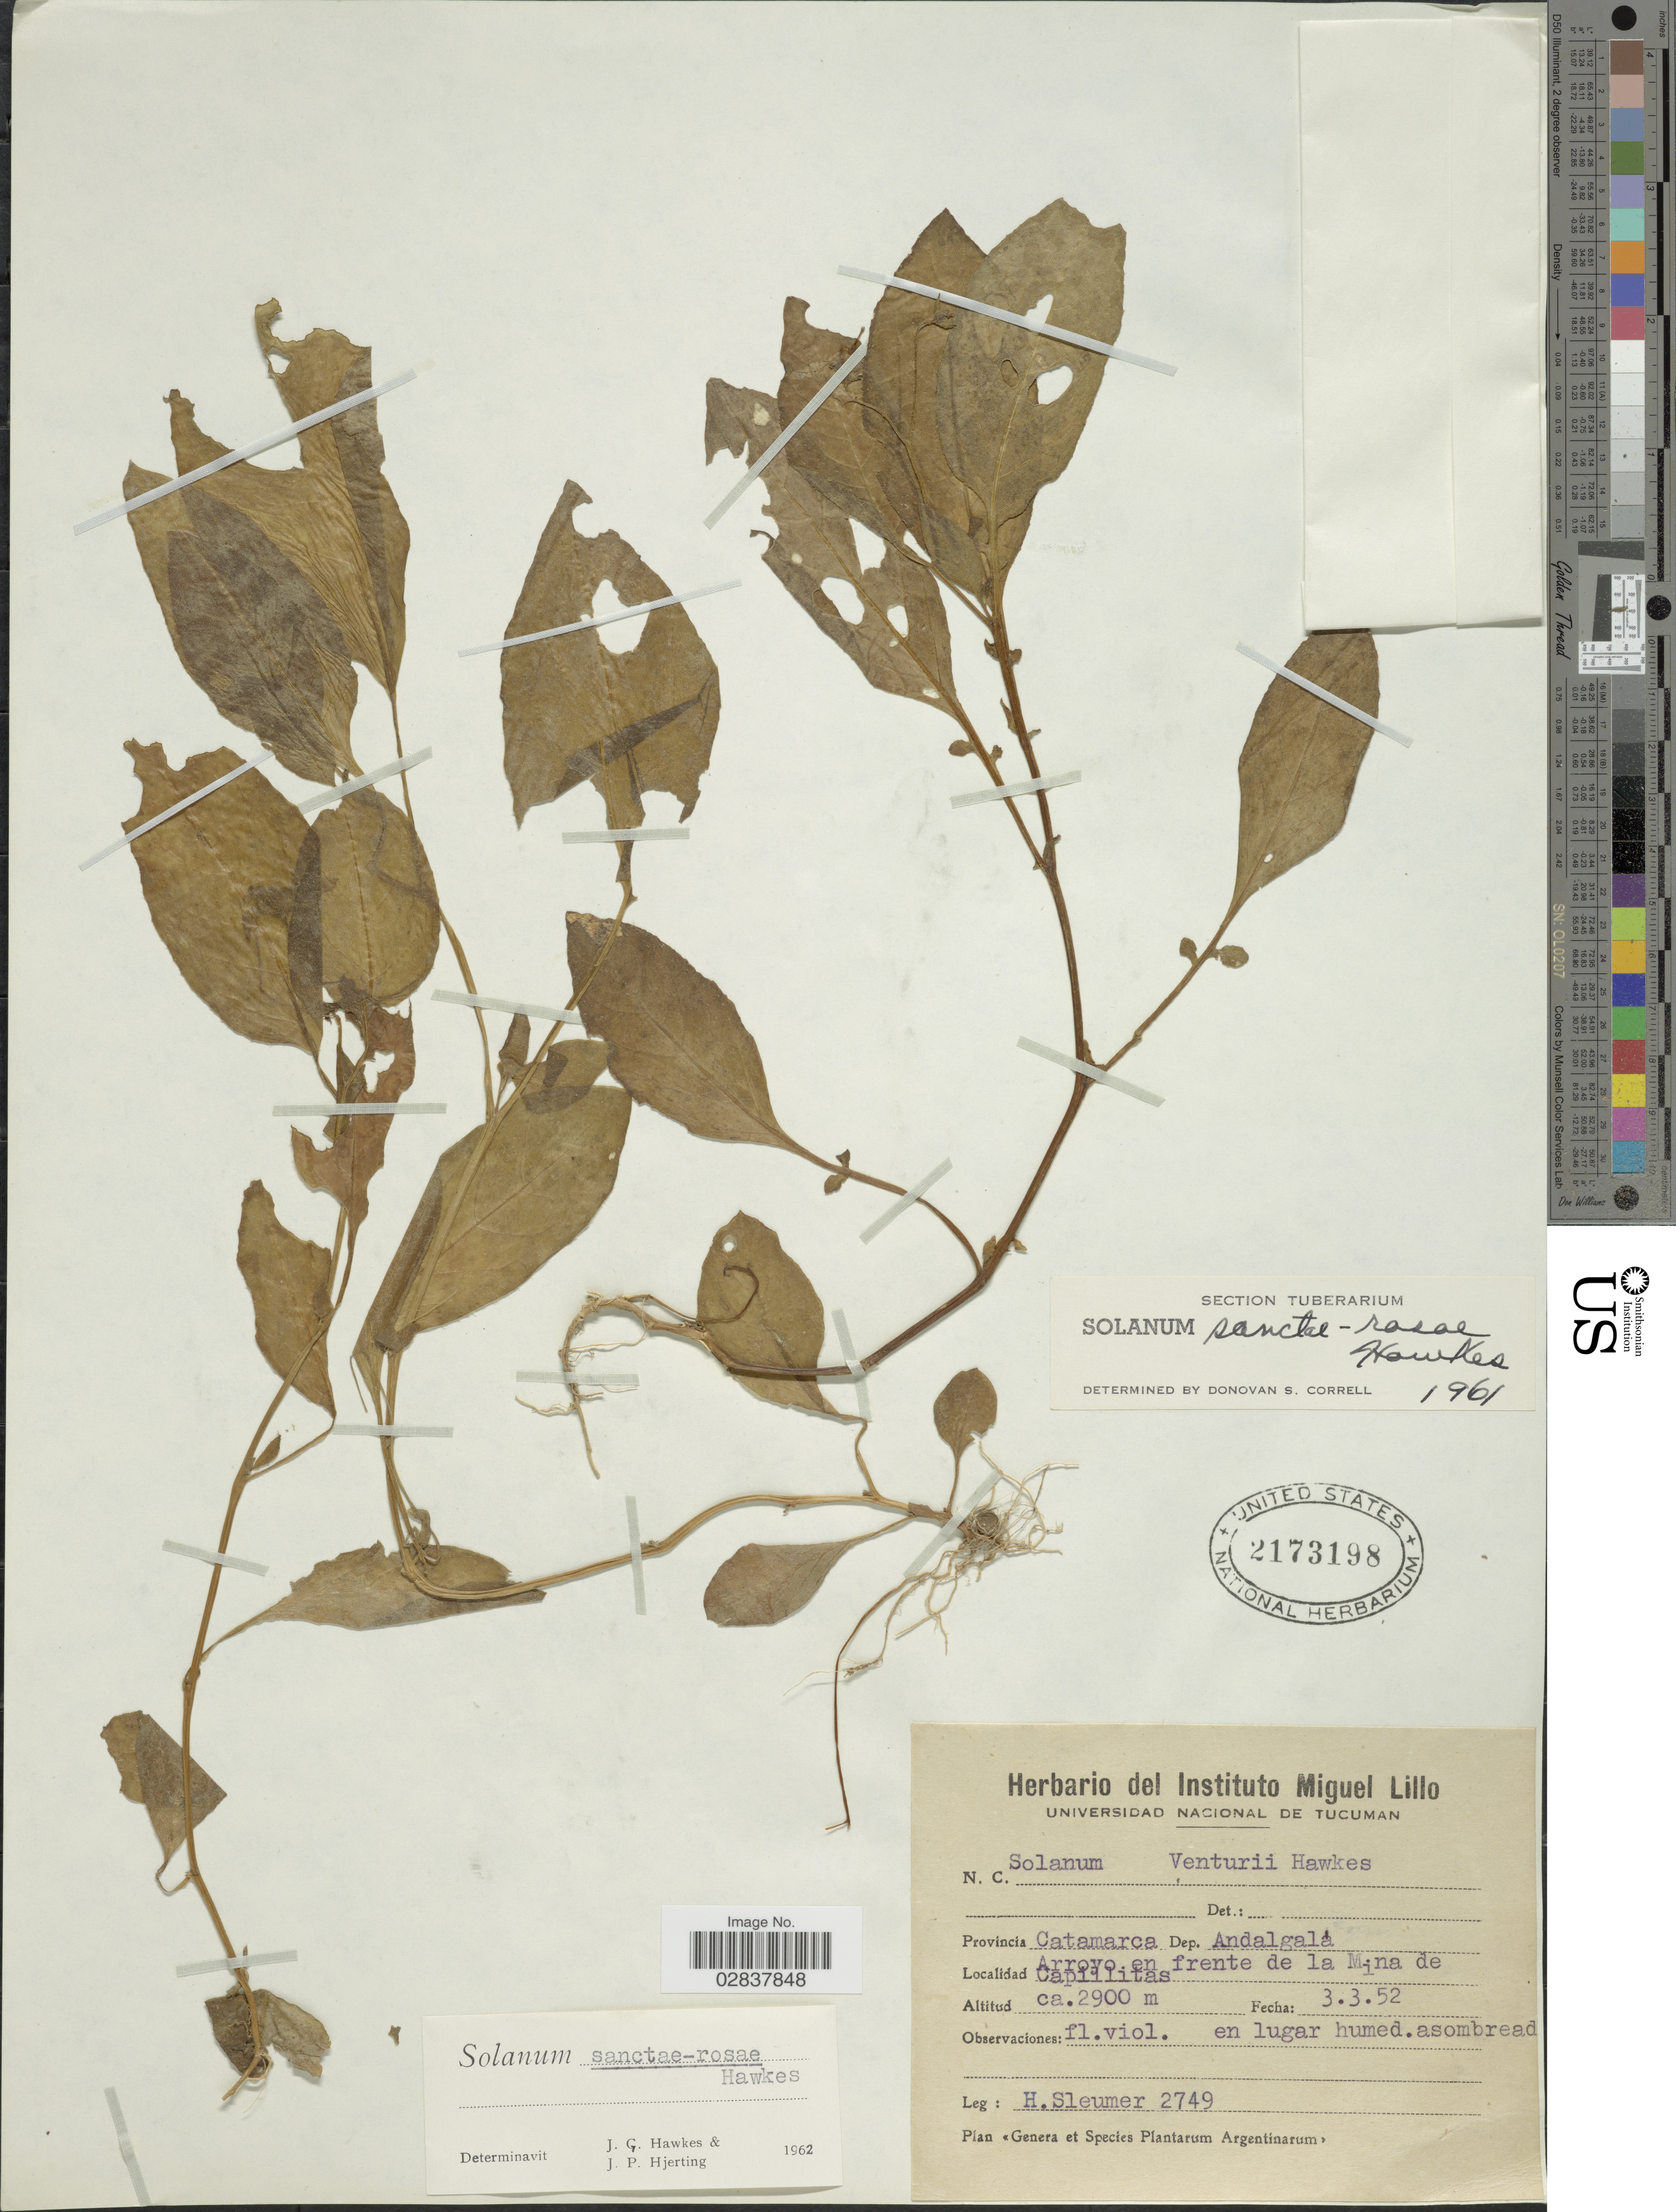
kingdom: Plantae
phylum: Tracheophyta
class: Magnoliopsida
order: Solanales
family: Solanaceae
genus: Solanum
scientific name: Solanum sanctae-rosae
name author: Hawkes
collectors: H. O. Sleumer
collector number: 2749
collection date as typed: Transcribed d/m/y: 3/3/52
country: Argentina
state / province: Catamarca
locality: Dep. Andalgala, Arroyo en frente de la Mina de Capillitas.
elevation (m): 2900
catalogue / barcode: US 2173198